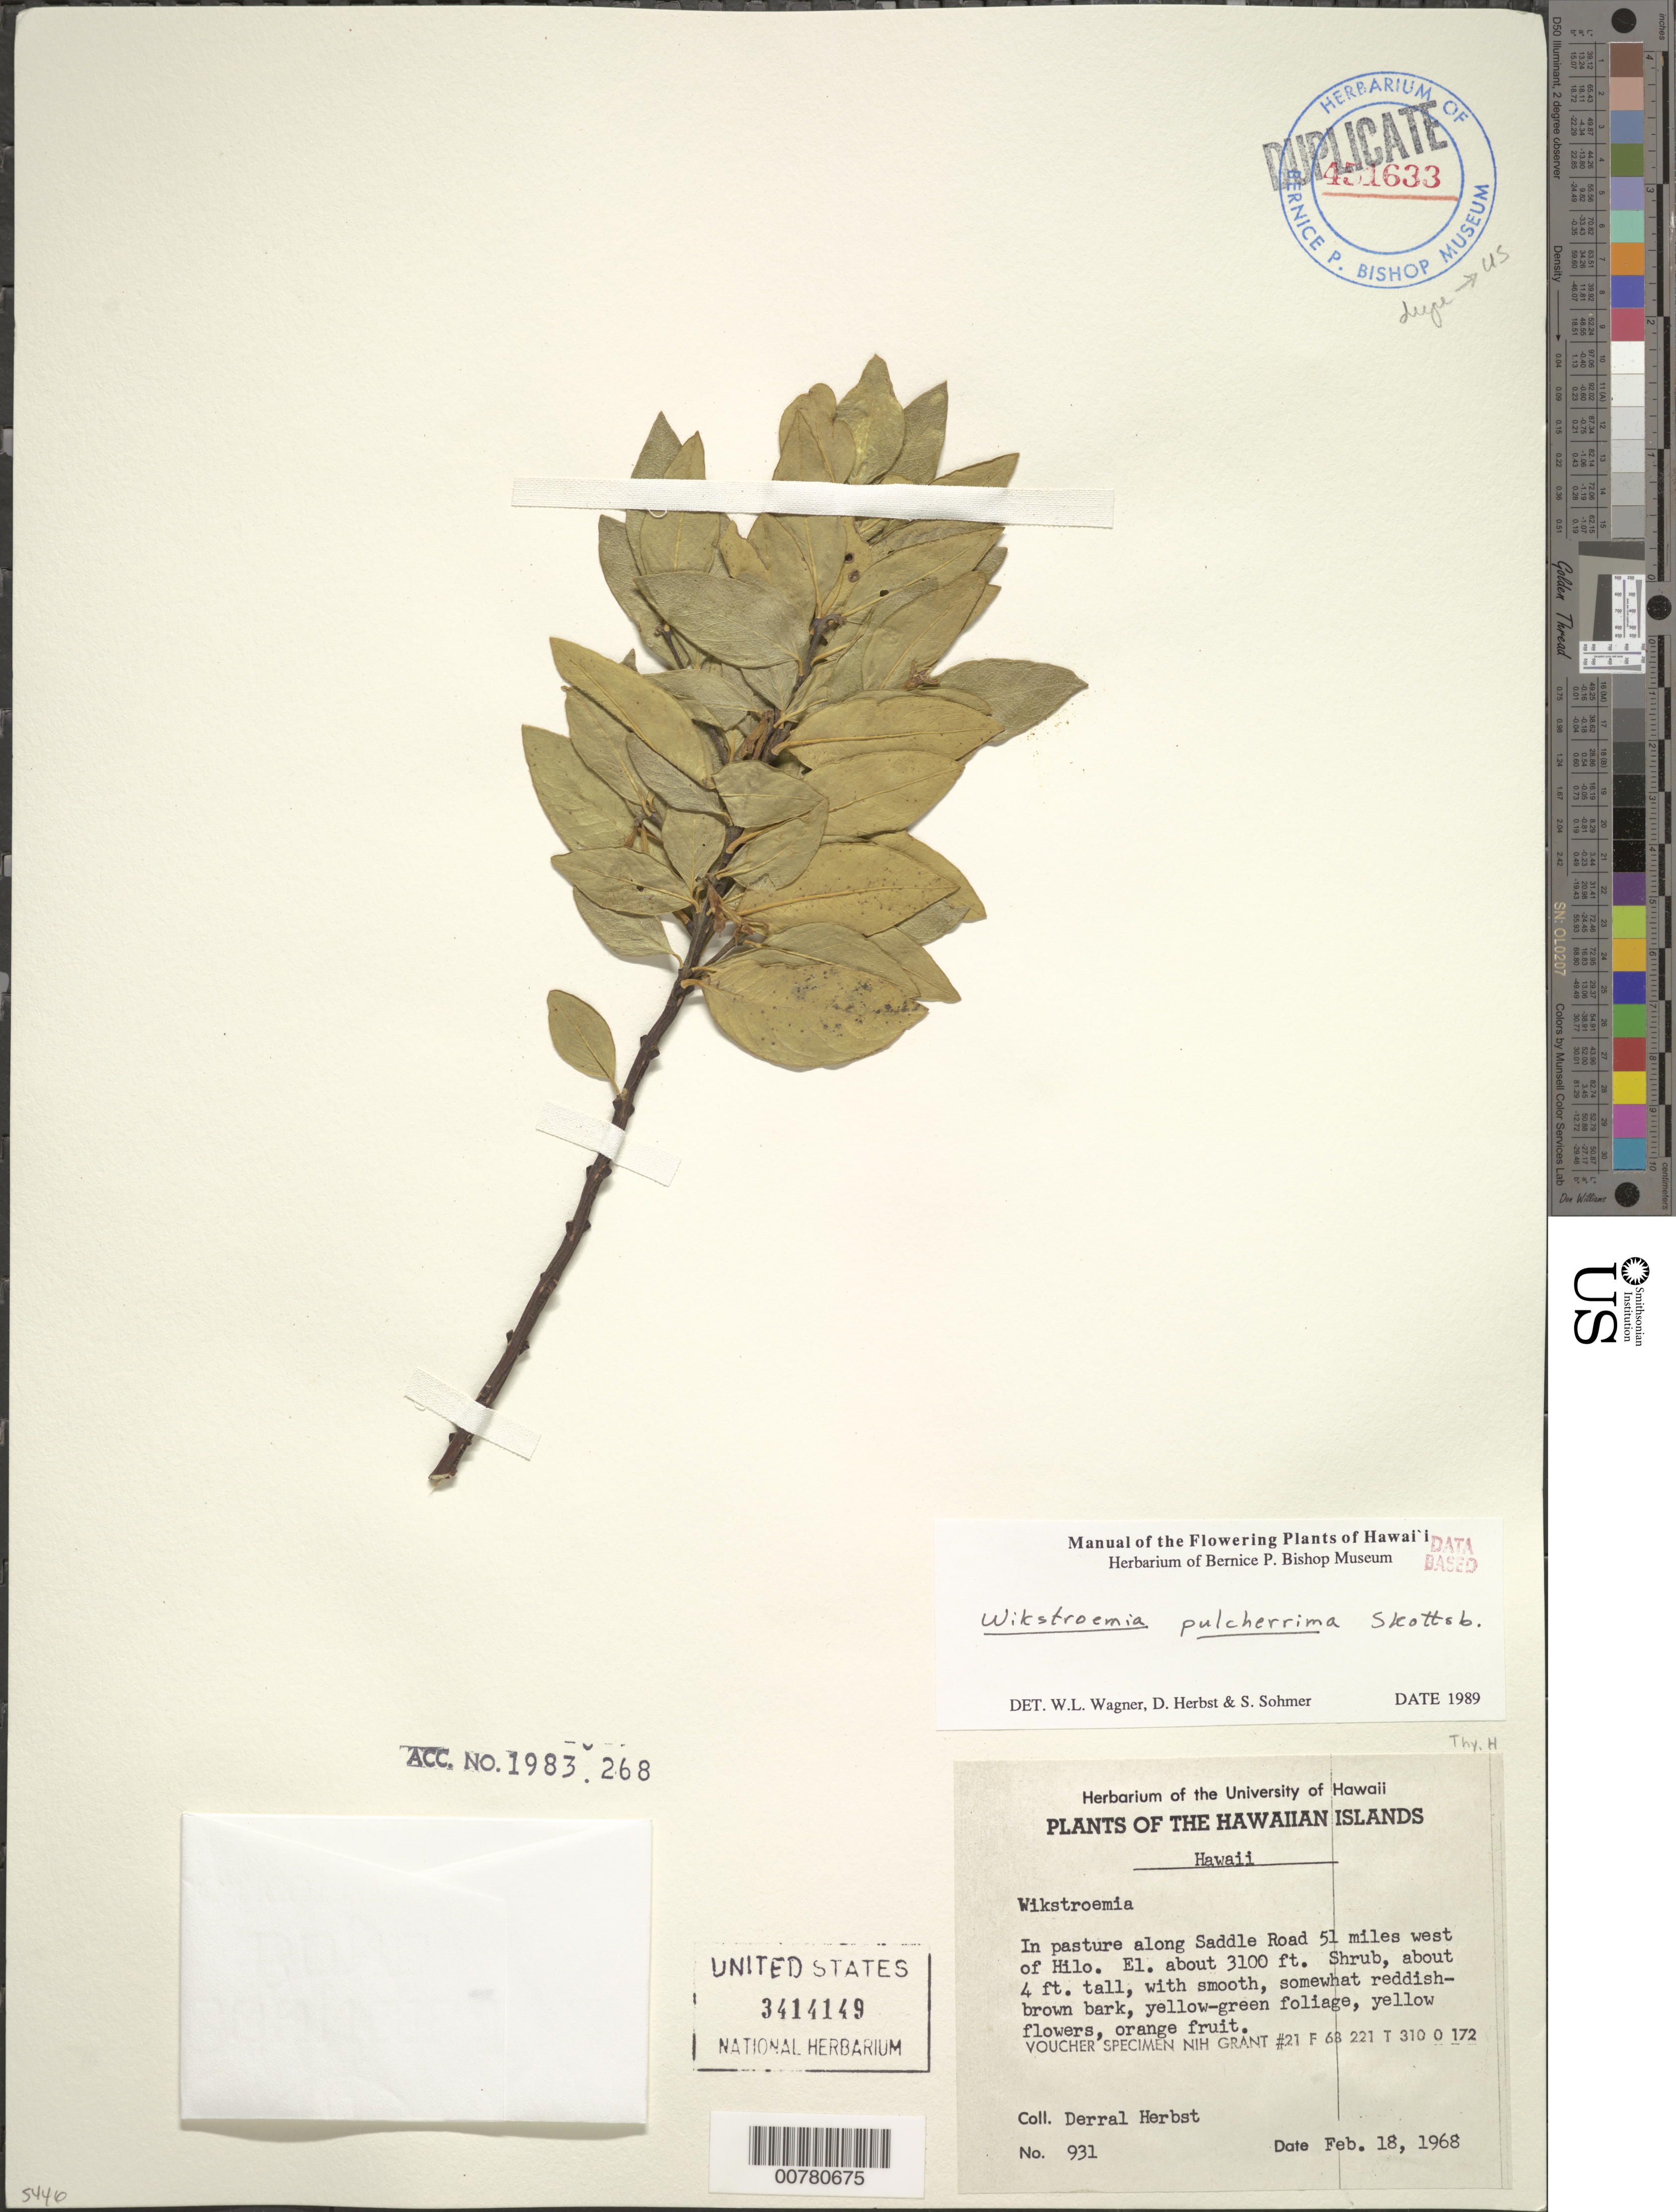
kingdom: Plantae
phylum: Tracheophyta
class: Magnoliopsida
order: Malvales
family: Thymelaeaceae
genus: Wikstroemia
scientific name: Wikstroemia pulcherrima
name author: Skottsb.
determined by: Wagner, W. L.; Herbst, D. R.; Sohmer, S. H.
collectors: D. R. Herbst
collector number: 931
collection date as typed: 18 Feb 1968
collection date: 1968-02-18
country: United States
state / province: Hawaii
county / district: Hawaii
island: Hawaii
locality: along Saddle Road 51 miles west of Hilo.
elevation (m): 944.9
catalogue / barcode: US 3414149